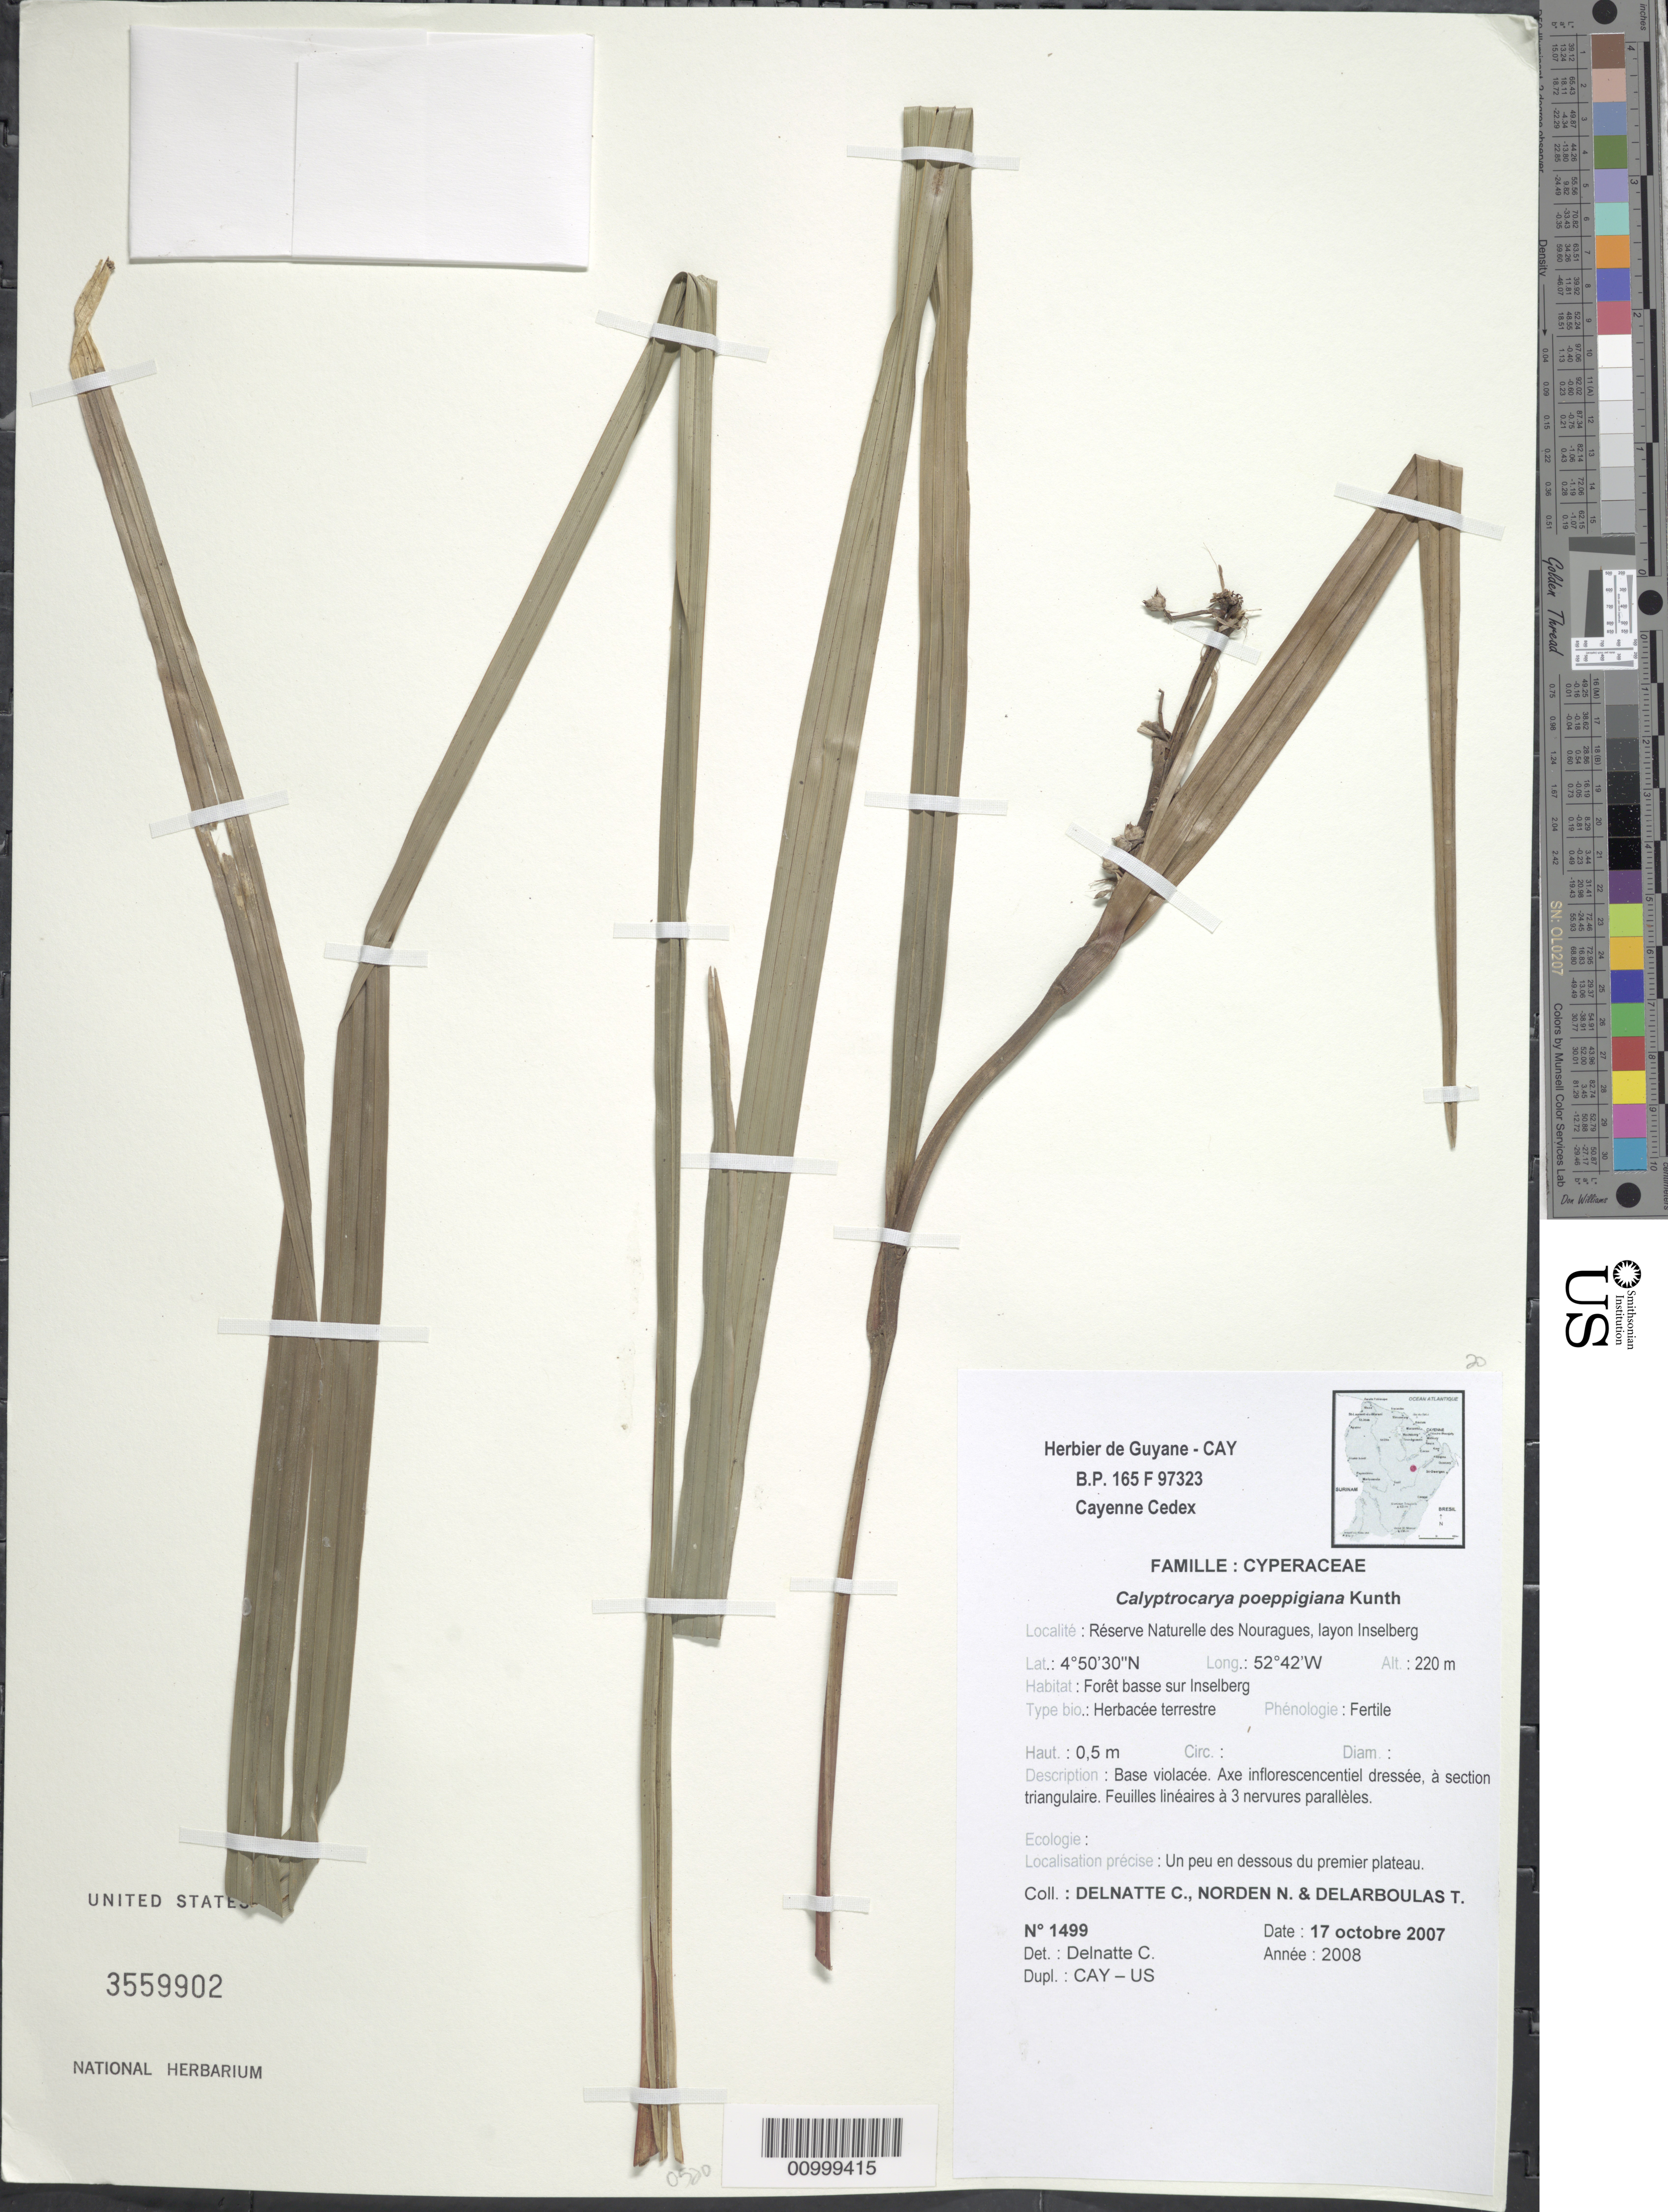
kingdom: Plantae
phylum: Tracheophyta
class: Liliopsida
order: Poales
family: Cyperaceae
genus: Calyptrocarya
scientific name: Calyptrocarya poeppigiana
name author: Kunth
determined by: Delnatte, C.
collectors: C. Delnatte, N. Norden & T. Delarboulas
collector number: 1499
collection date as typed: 17-Oct-07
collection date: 2007-10-17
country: French Guiana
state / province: Cayenne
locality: Reserve Naturelle des Nouragues, layon Inselberg. Un peu en dessous du premier plateau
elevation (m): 220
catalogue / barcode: US 3559902